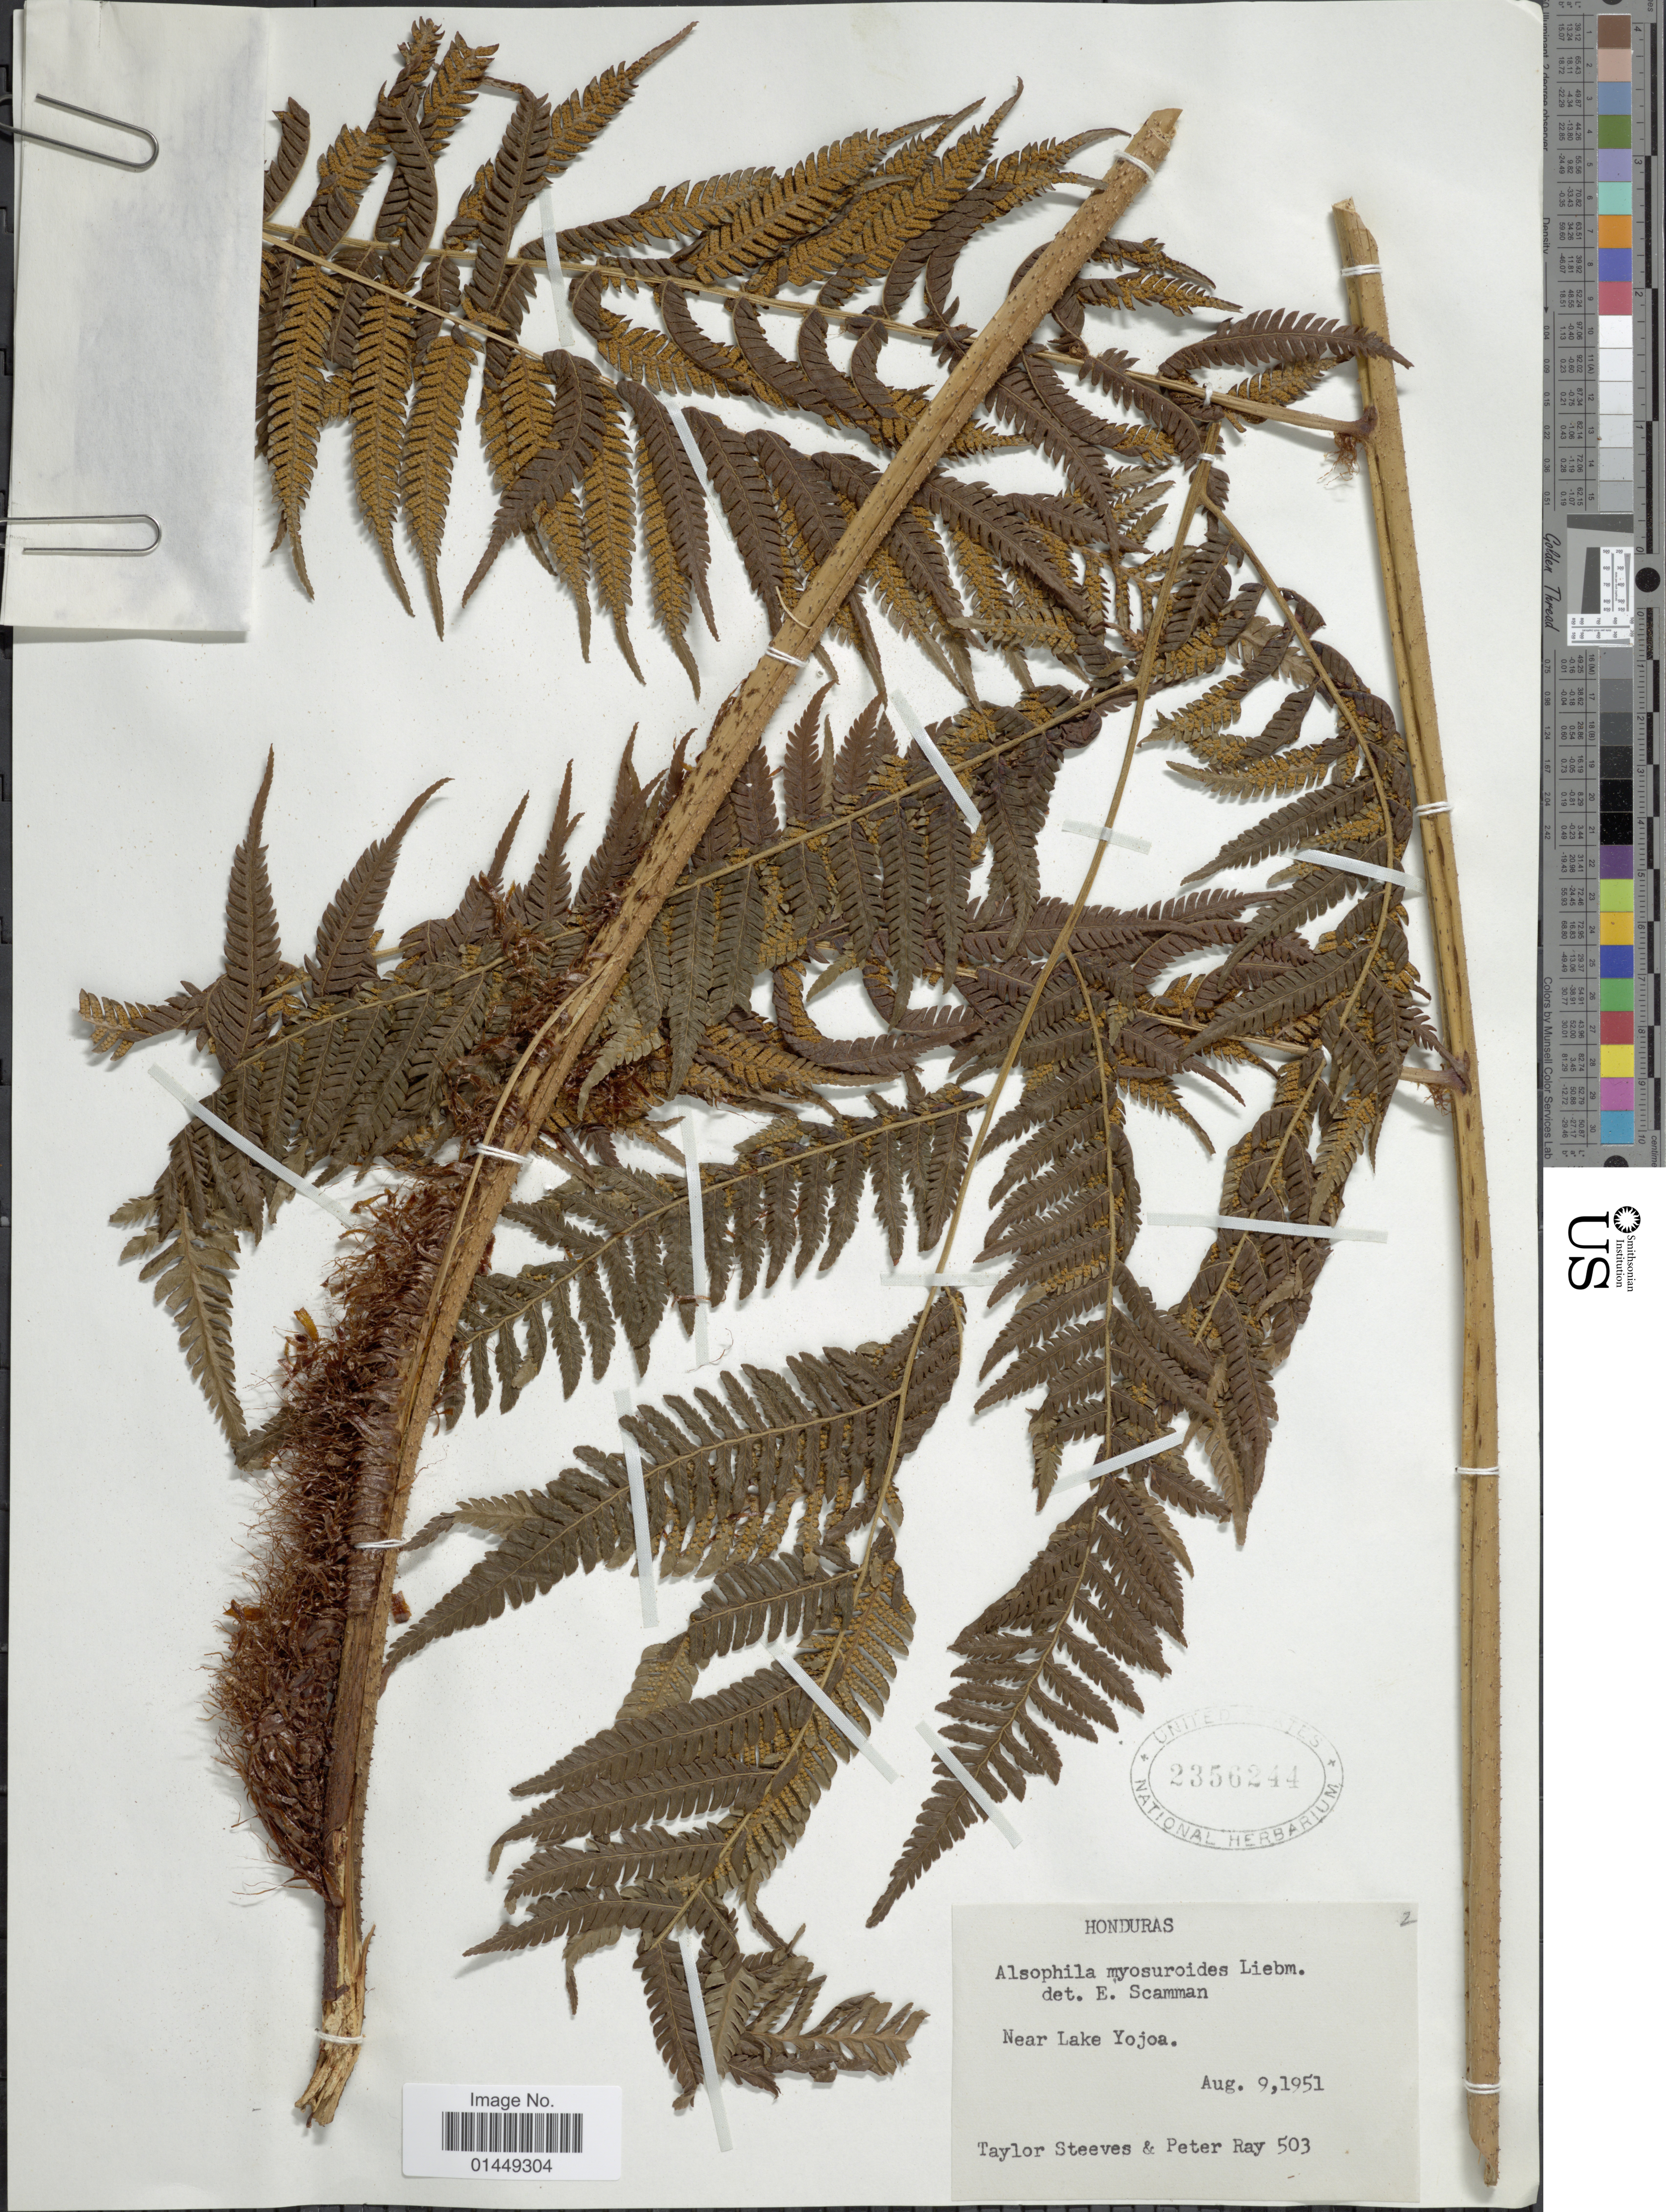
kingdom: Plantae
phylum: Tracheophyta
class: Polypodiopsida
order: Cyatheales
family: Cyatheaceae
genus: Cyathea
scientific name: Cyathea myosuriodes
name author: (Liebm.) Domin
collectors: T. Steeves & P. Ray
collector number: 503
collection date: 1951-08-09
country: Honduras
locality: Near Lake Yojoa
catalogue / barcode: US 2356244